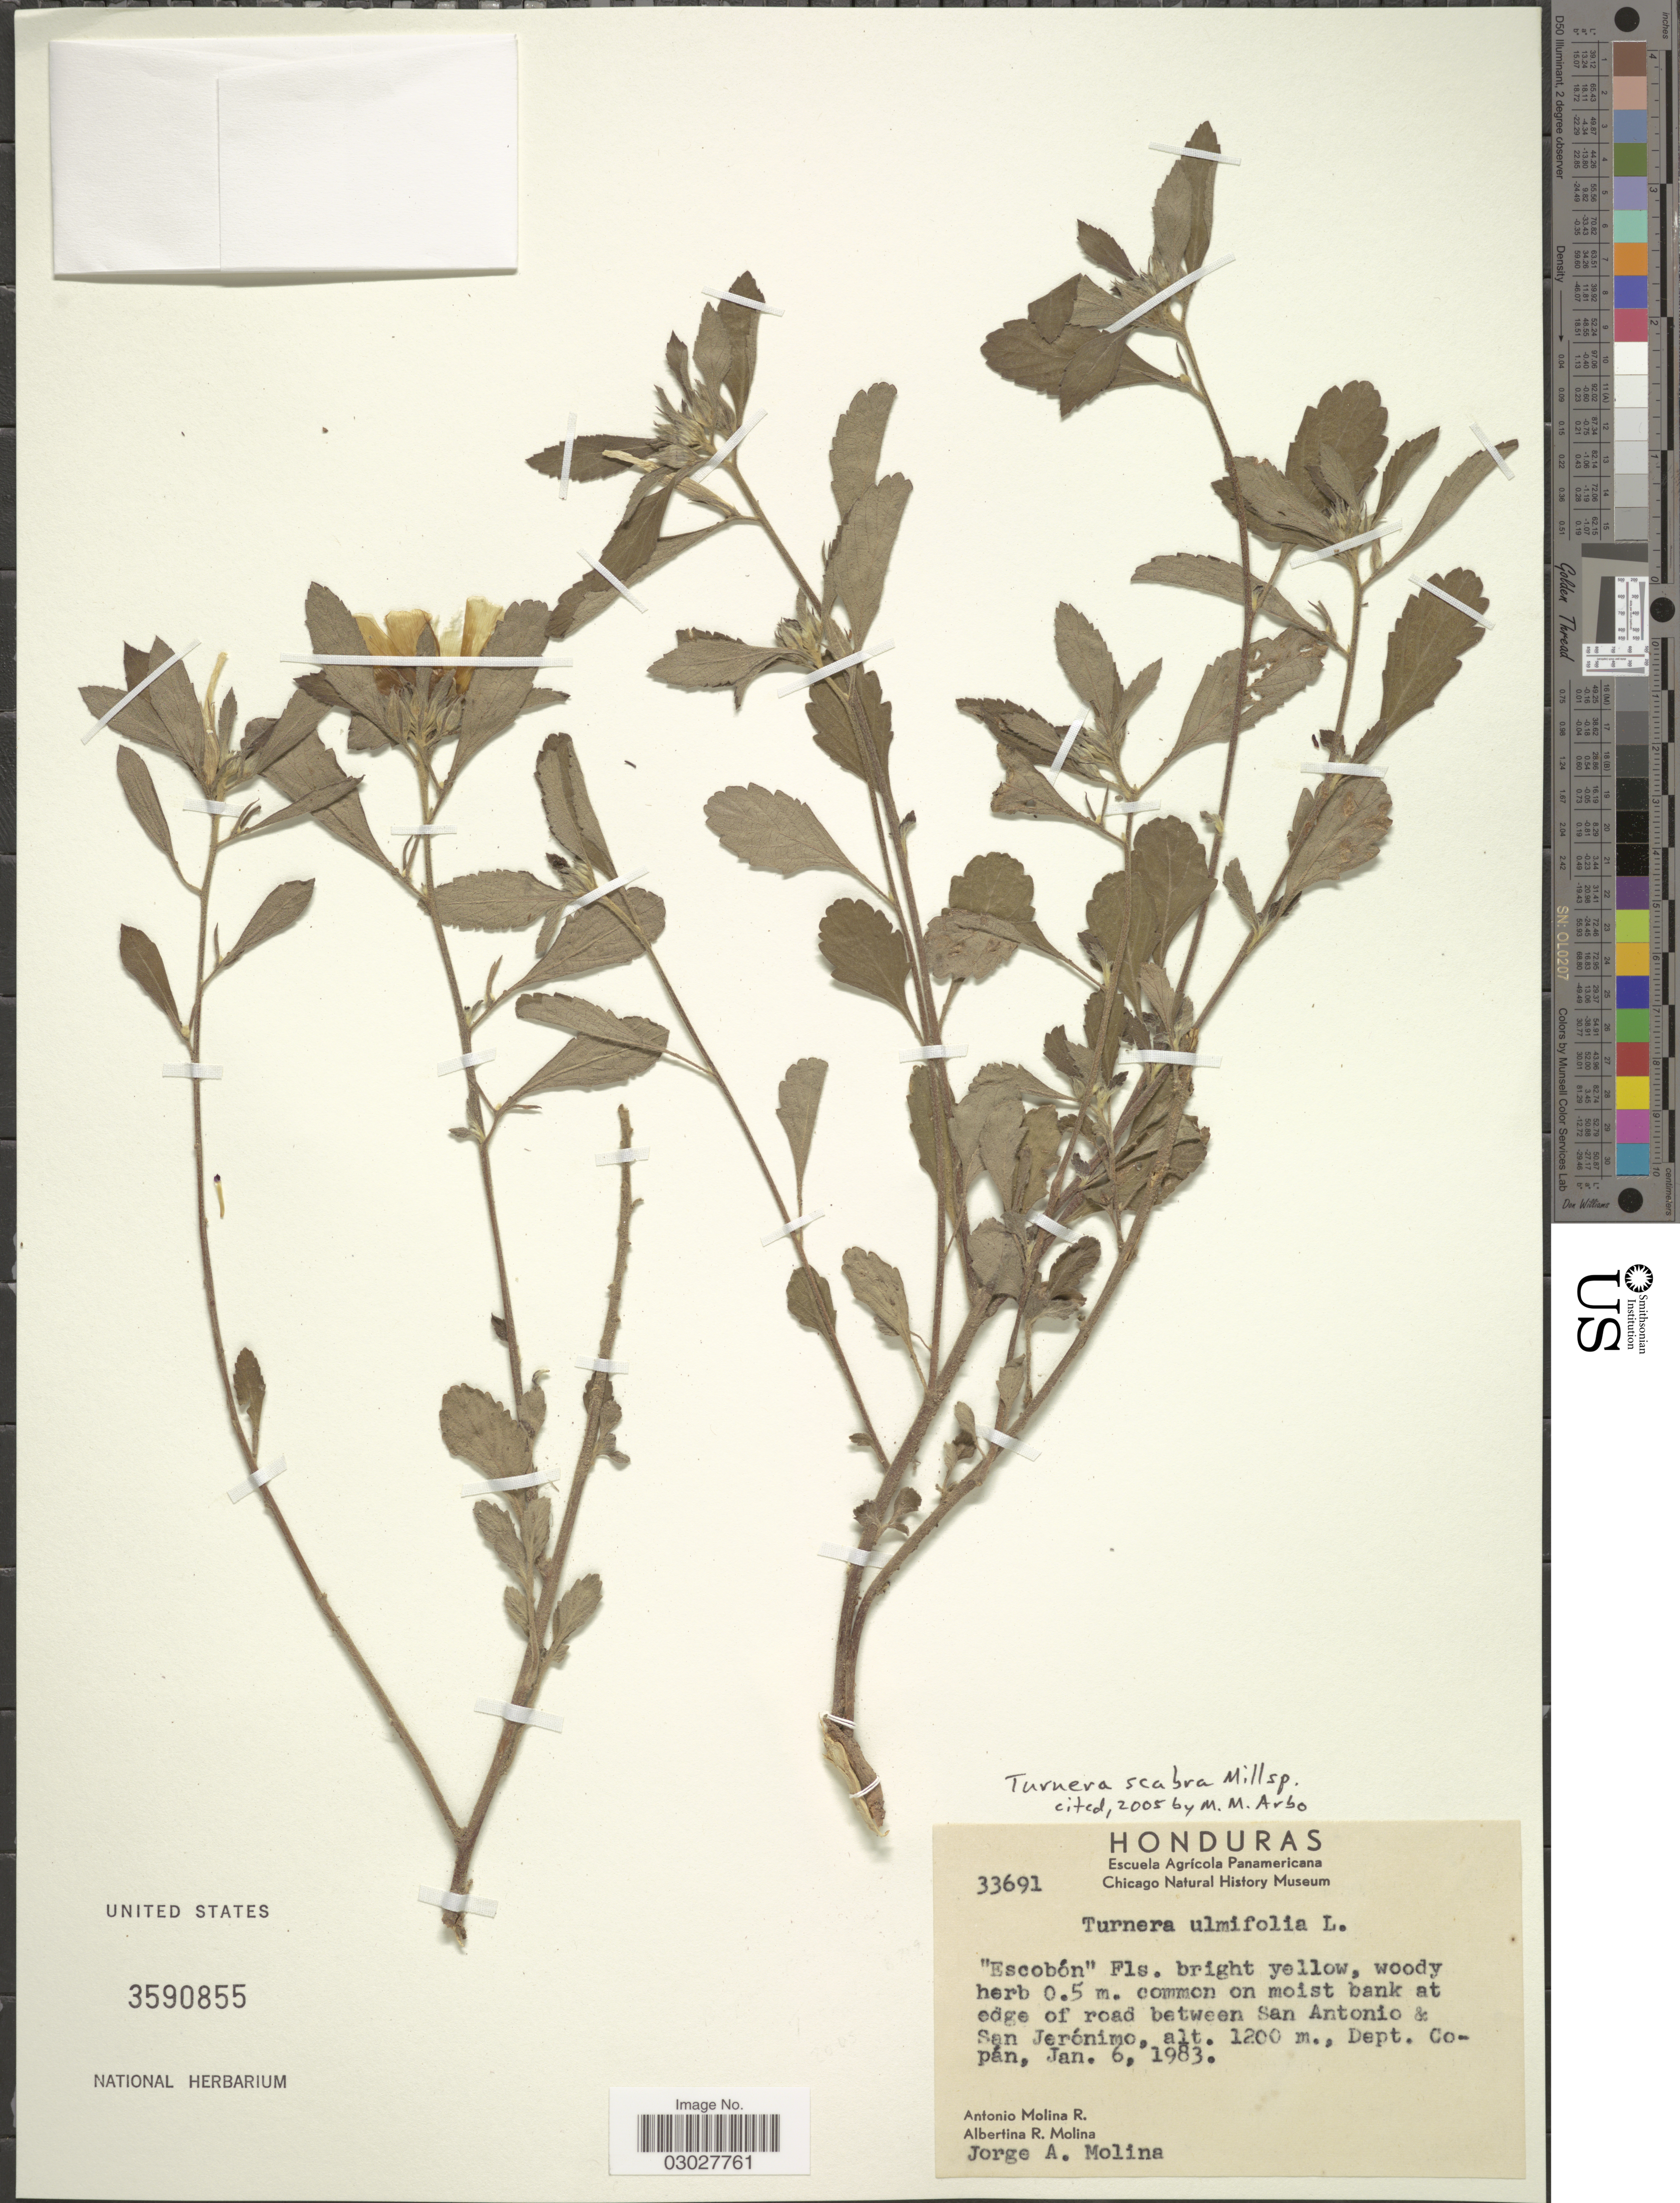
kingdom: Plantae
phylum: Tracheophyta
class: Magnoliopsida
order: Malpighiales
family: Turneraceae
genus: Turnera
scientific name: Turnera scabra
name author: Millsp.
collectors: A. Molina R., A. R. Molina & J. A. Molina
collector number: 33691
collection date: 1983-01-06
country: Honduras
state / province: Copán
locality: On moist bank at edge of road between San Antonio & San Jerónimo. Dept. Copán.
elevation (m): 1200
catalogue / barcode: US 3590855